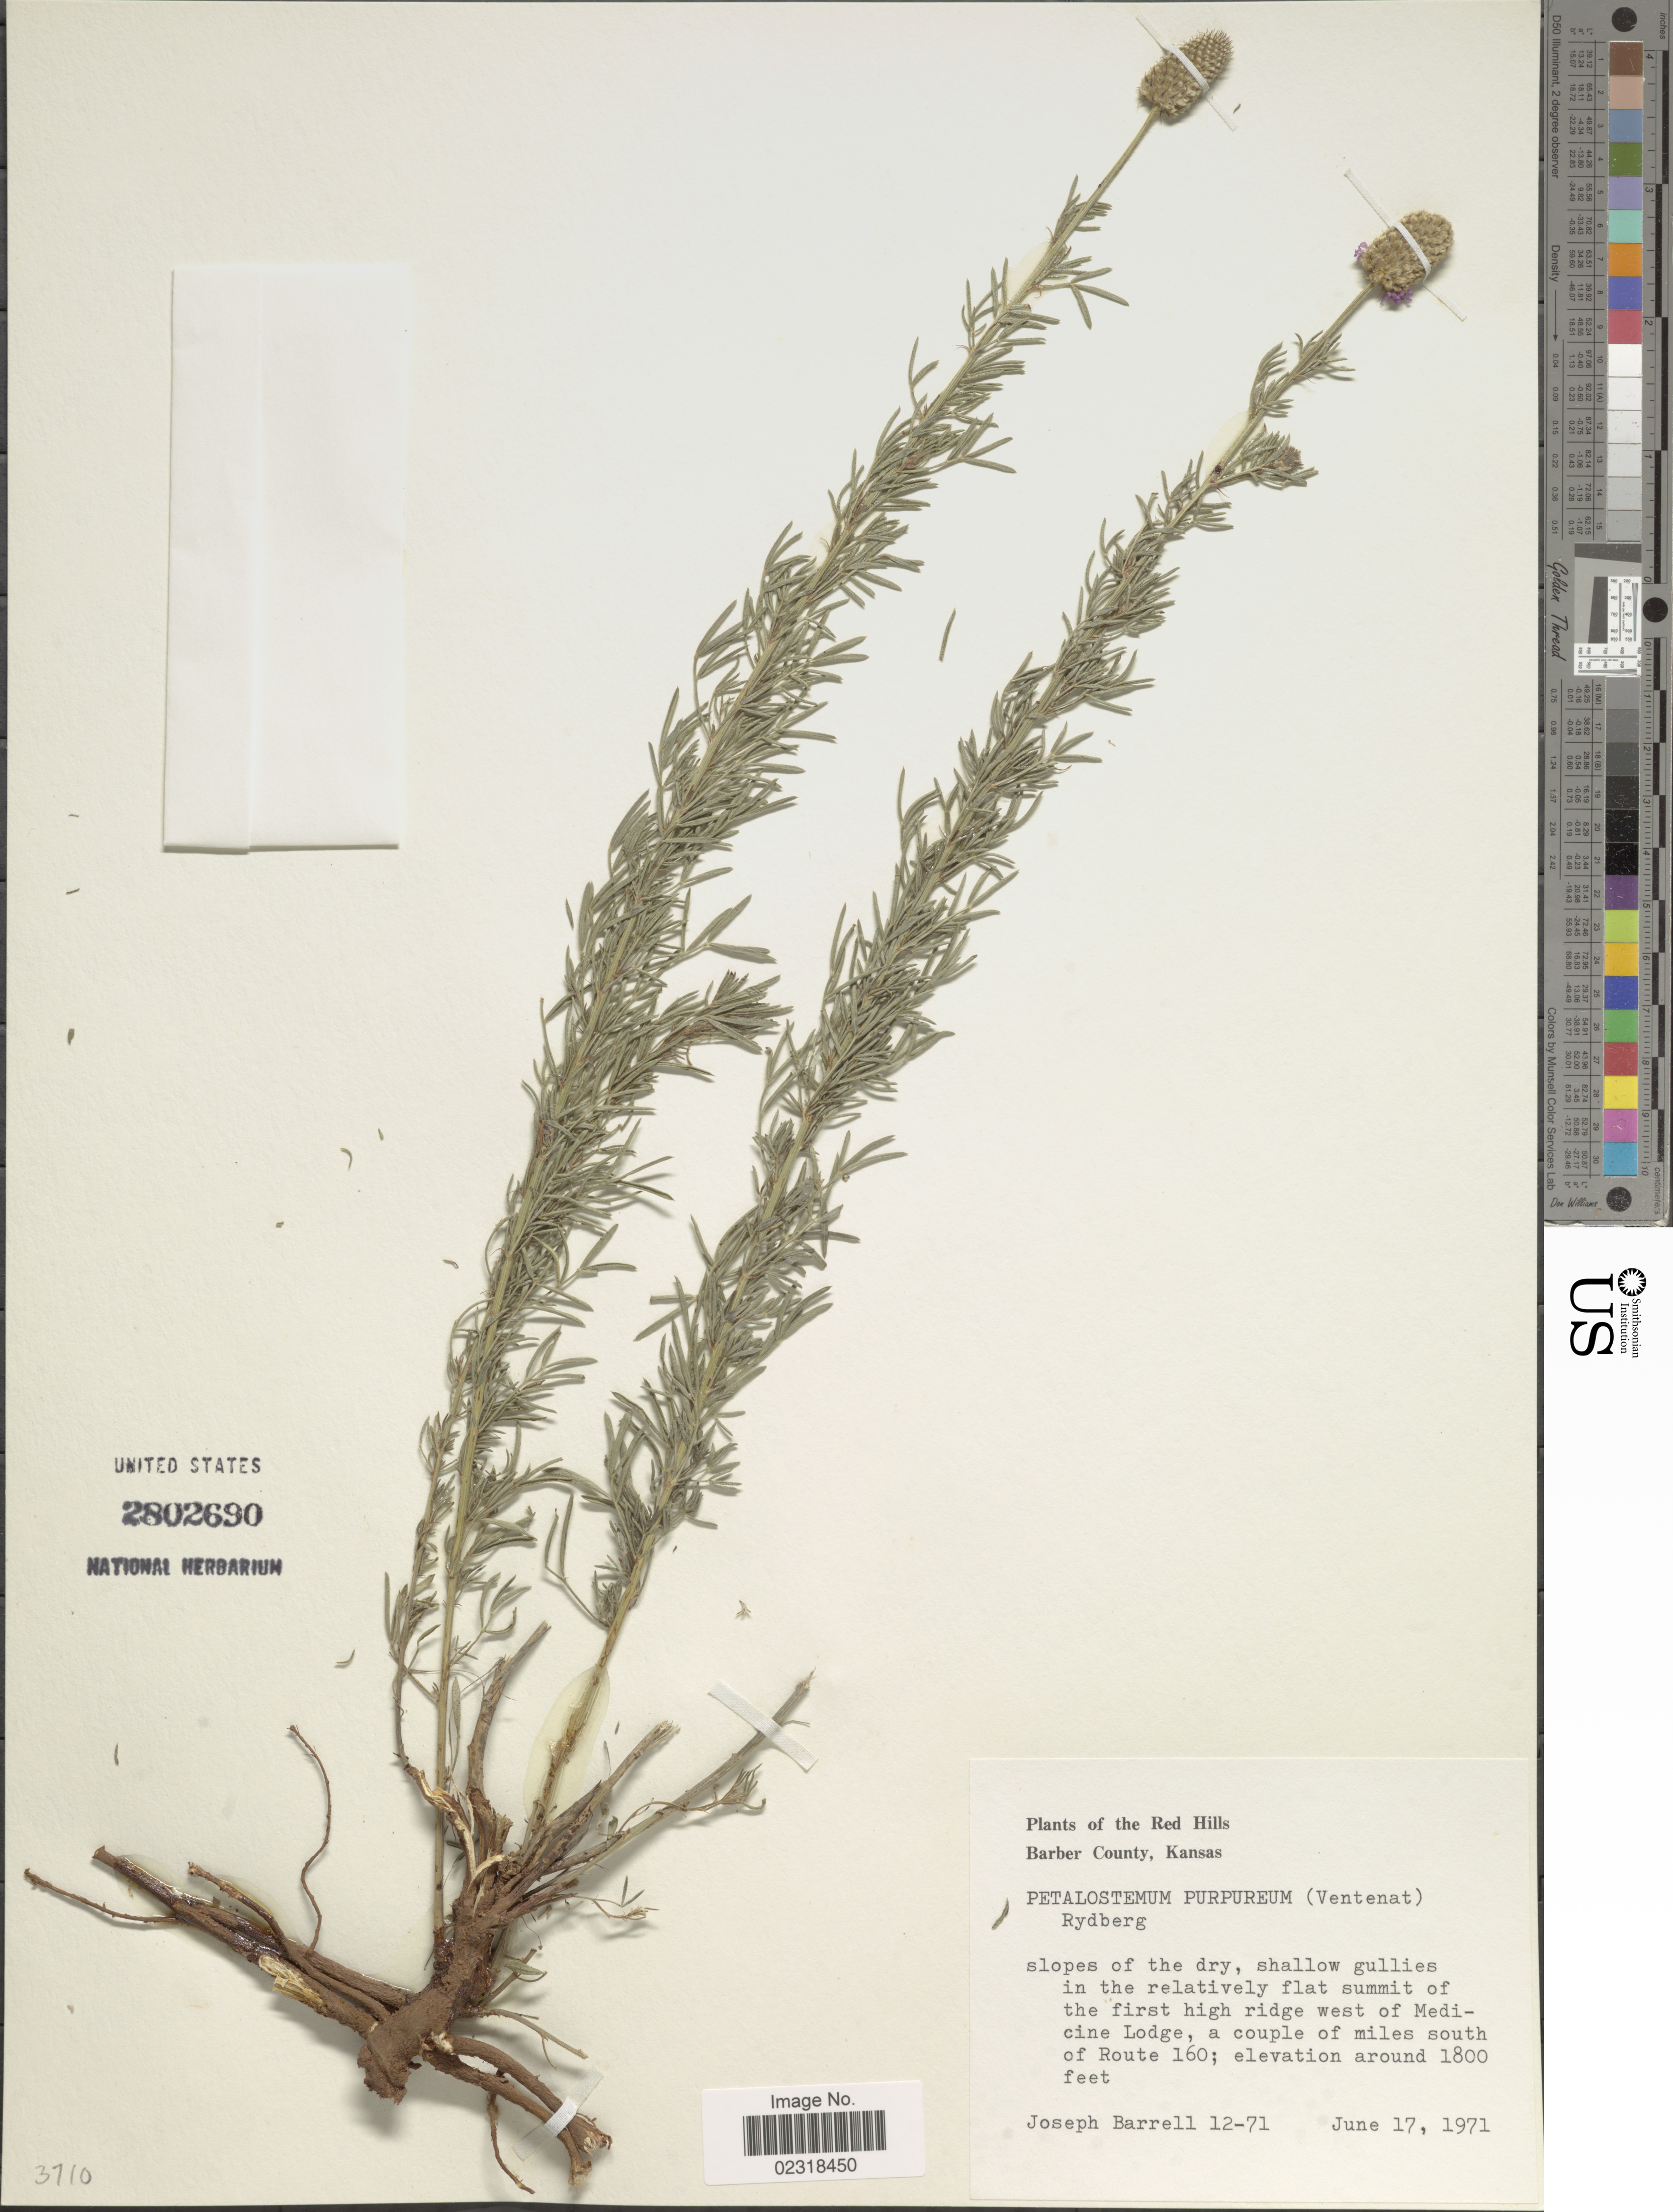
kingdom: Plantae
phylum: Tracheophyta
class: Magnoliopsida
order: Fabales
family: Fabaceae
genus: Dalea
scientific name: Dalea purpurea var. purpurea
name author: Vent.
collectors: J. Barrell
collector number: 12-71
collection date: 1971-06-17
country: United States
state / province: Kansas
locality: The Red Hills, Barber County, Kansas, shallow gullies in the relatively flat summit of the first high ridge west of Medicine Lodge, a couple of miles south of Route 160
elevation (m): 549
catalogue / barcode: US 2802690